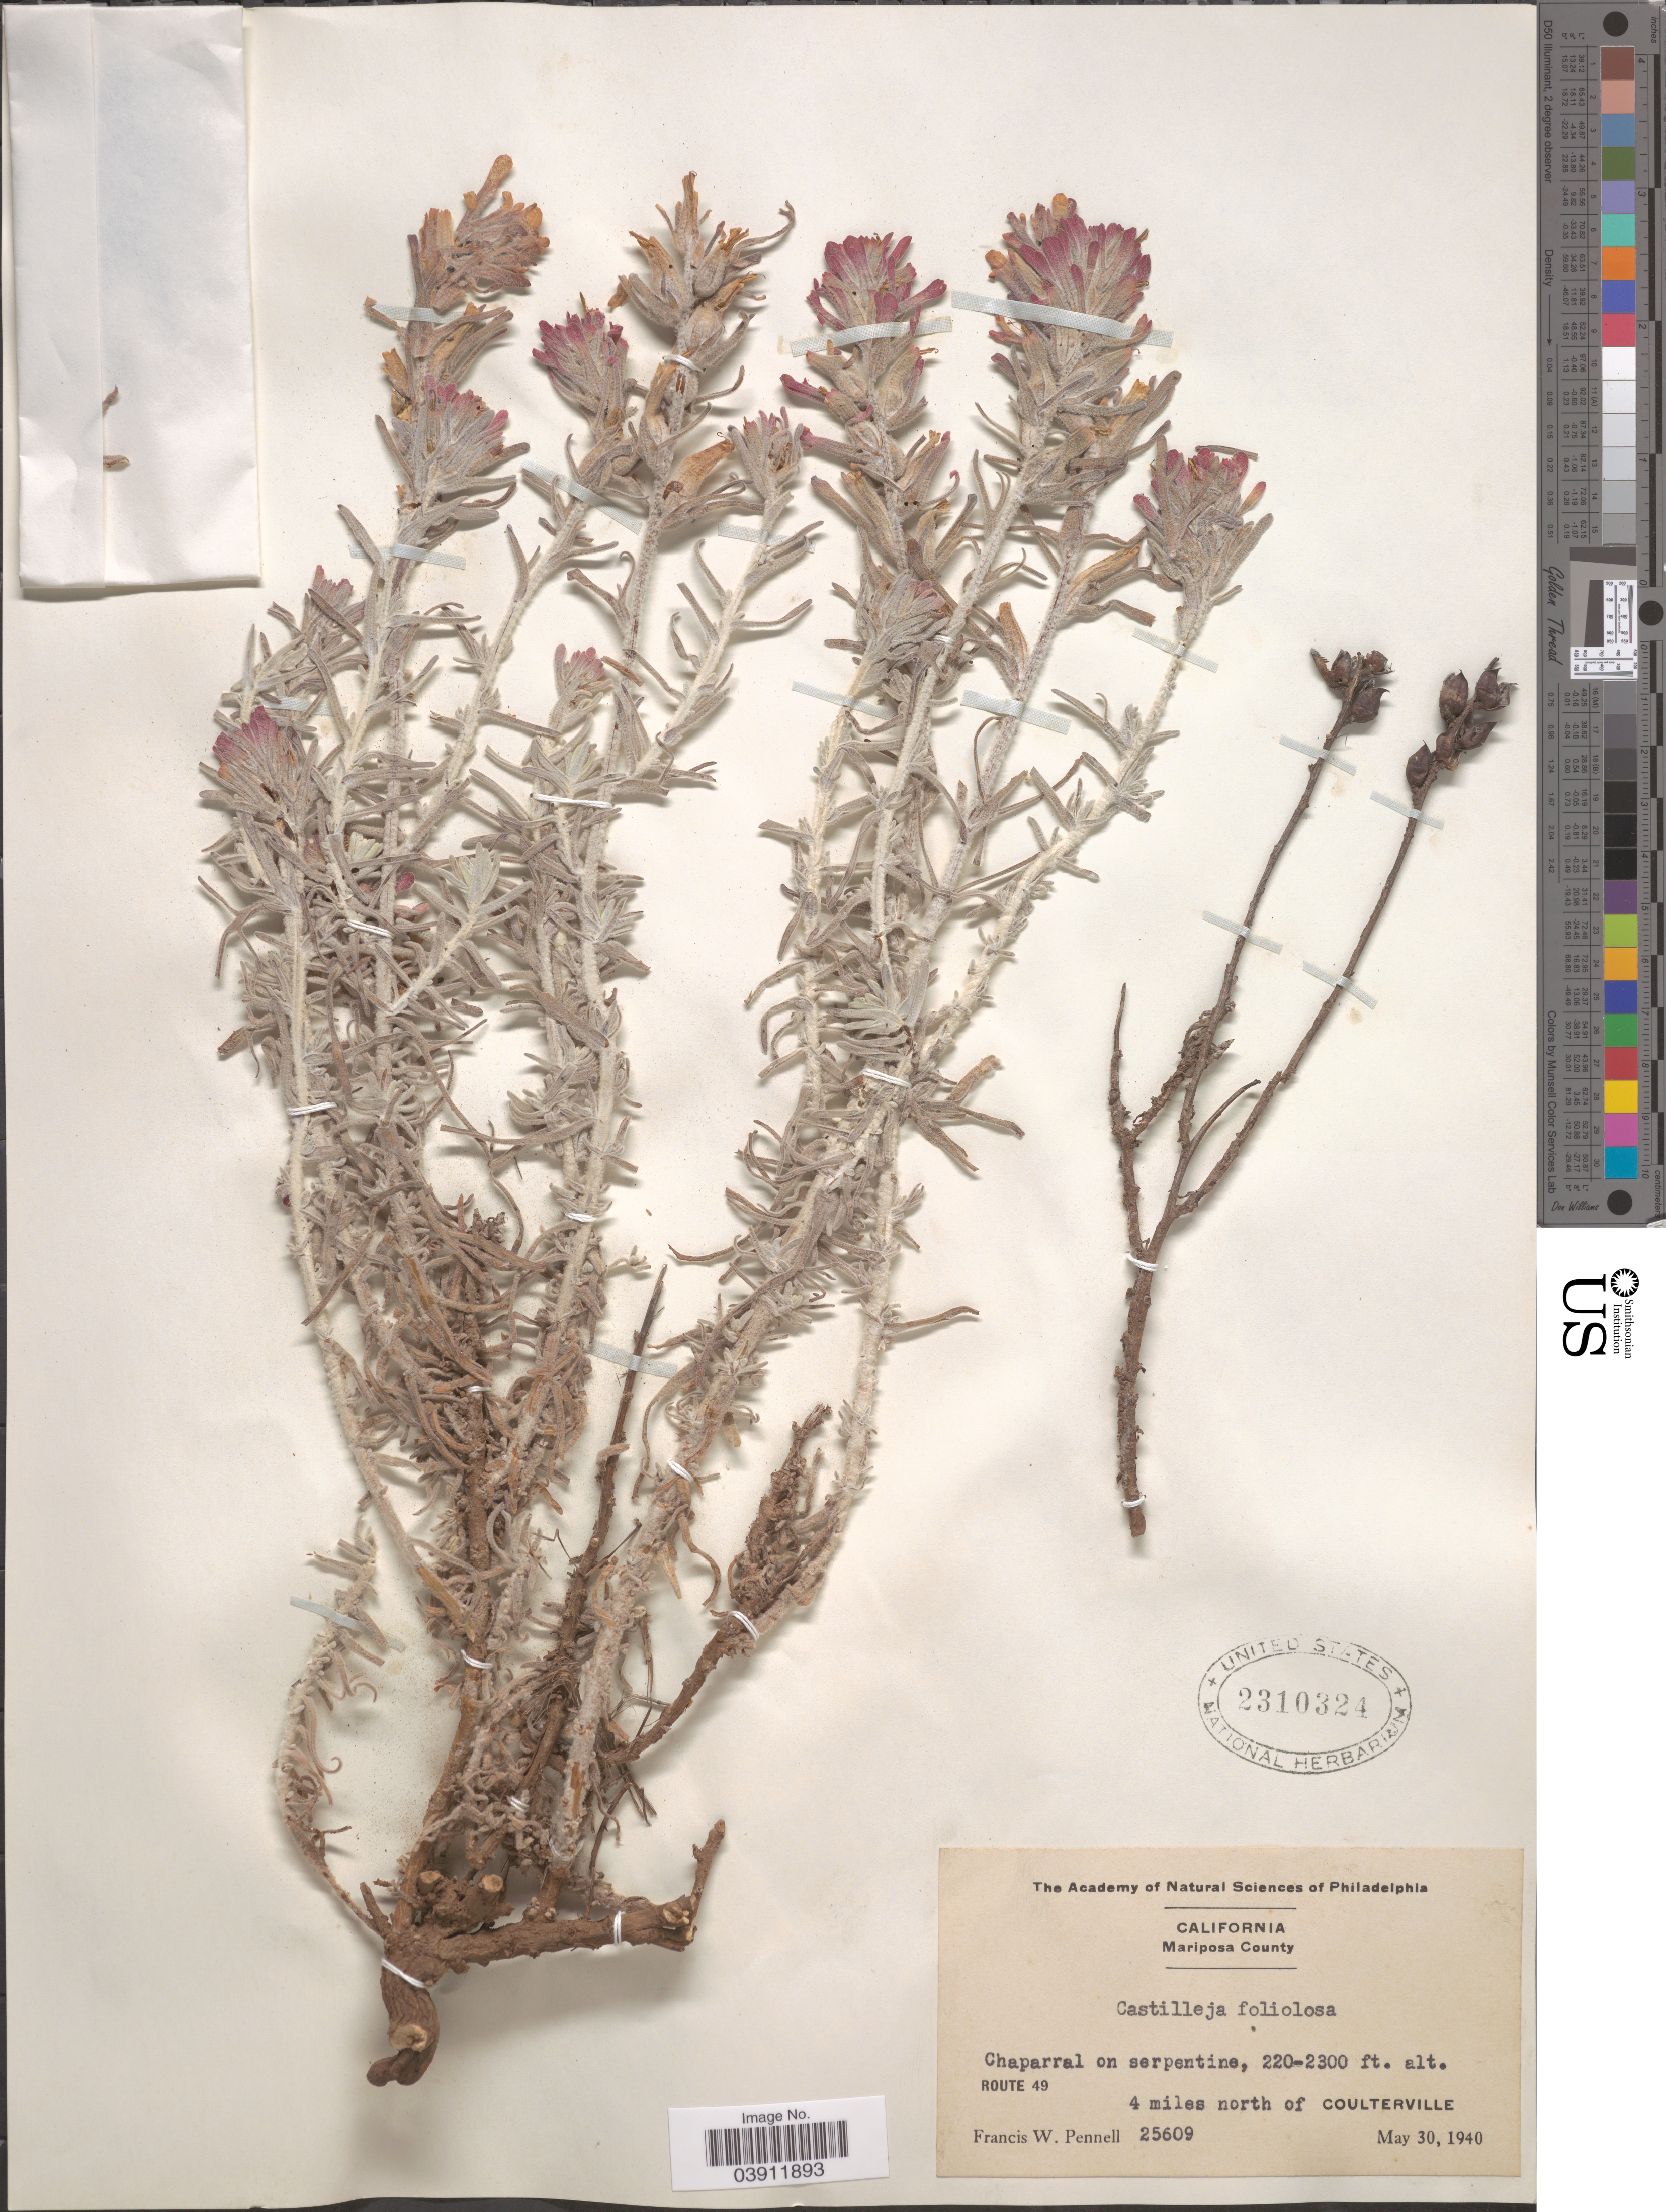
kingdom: Plantae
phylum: Tracheophyta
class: Magnoliopsida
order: Lamiales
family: Orobanchaceae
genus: Castilleja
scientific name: Castilleja foliolosa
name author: Hook. f.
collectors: F. W. Pennell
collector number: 25609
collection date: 1940-05-30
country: United States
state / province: California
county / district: Mariposa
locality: Mariposa County. Route 49, 4 miles north of Coulterville.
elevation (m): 67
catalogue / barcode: US 2310324